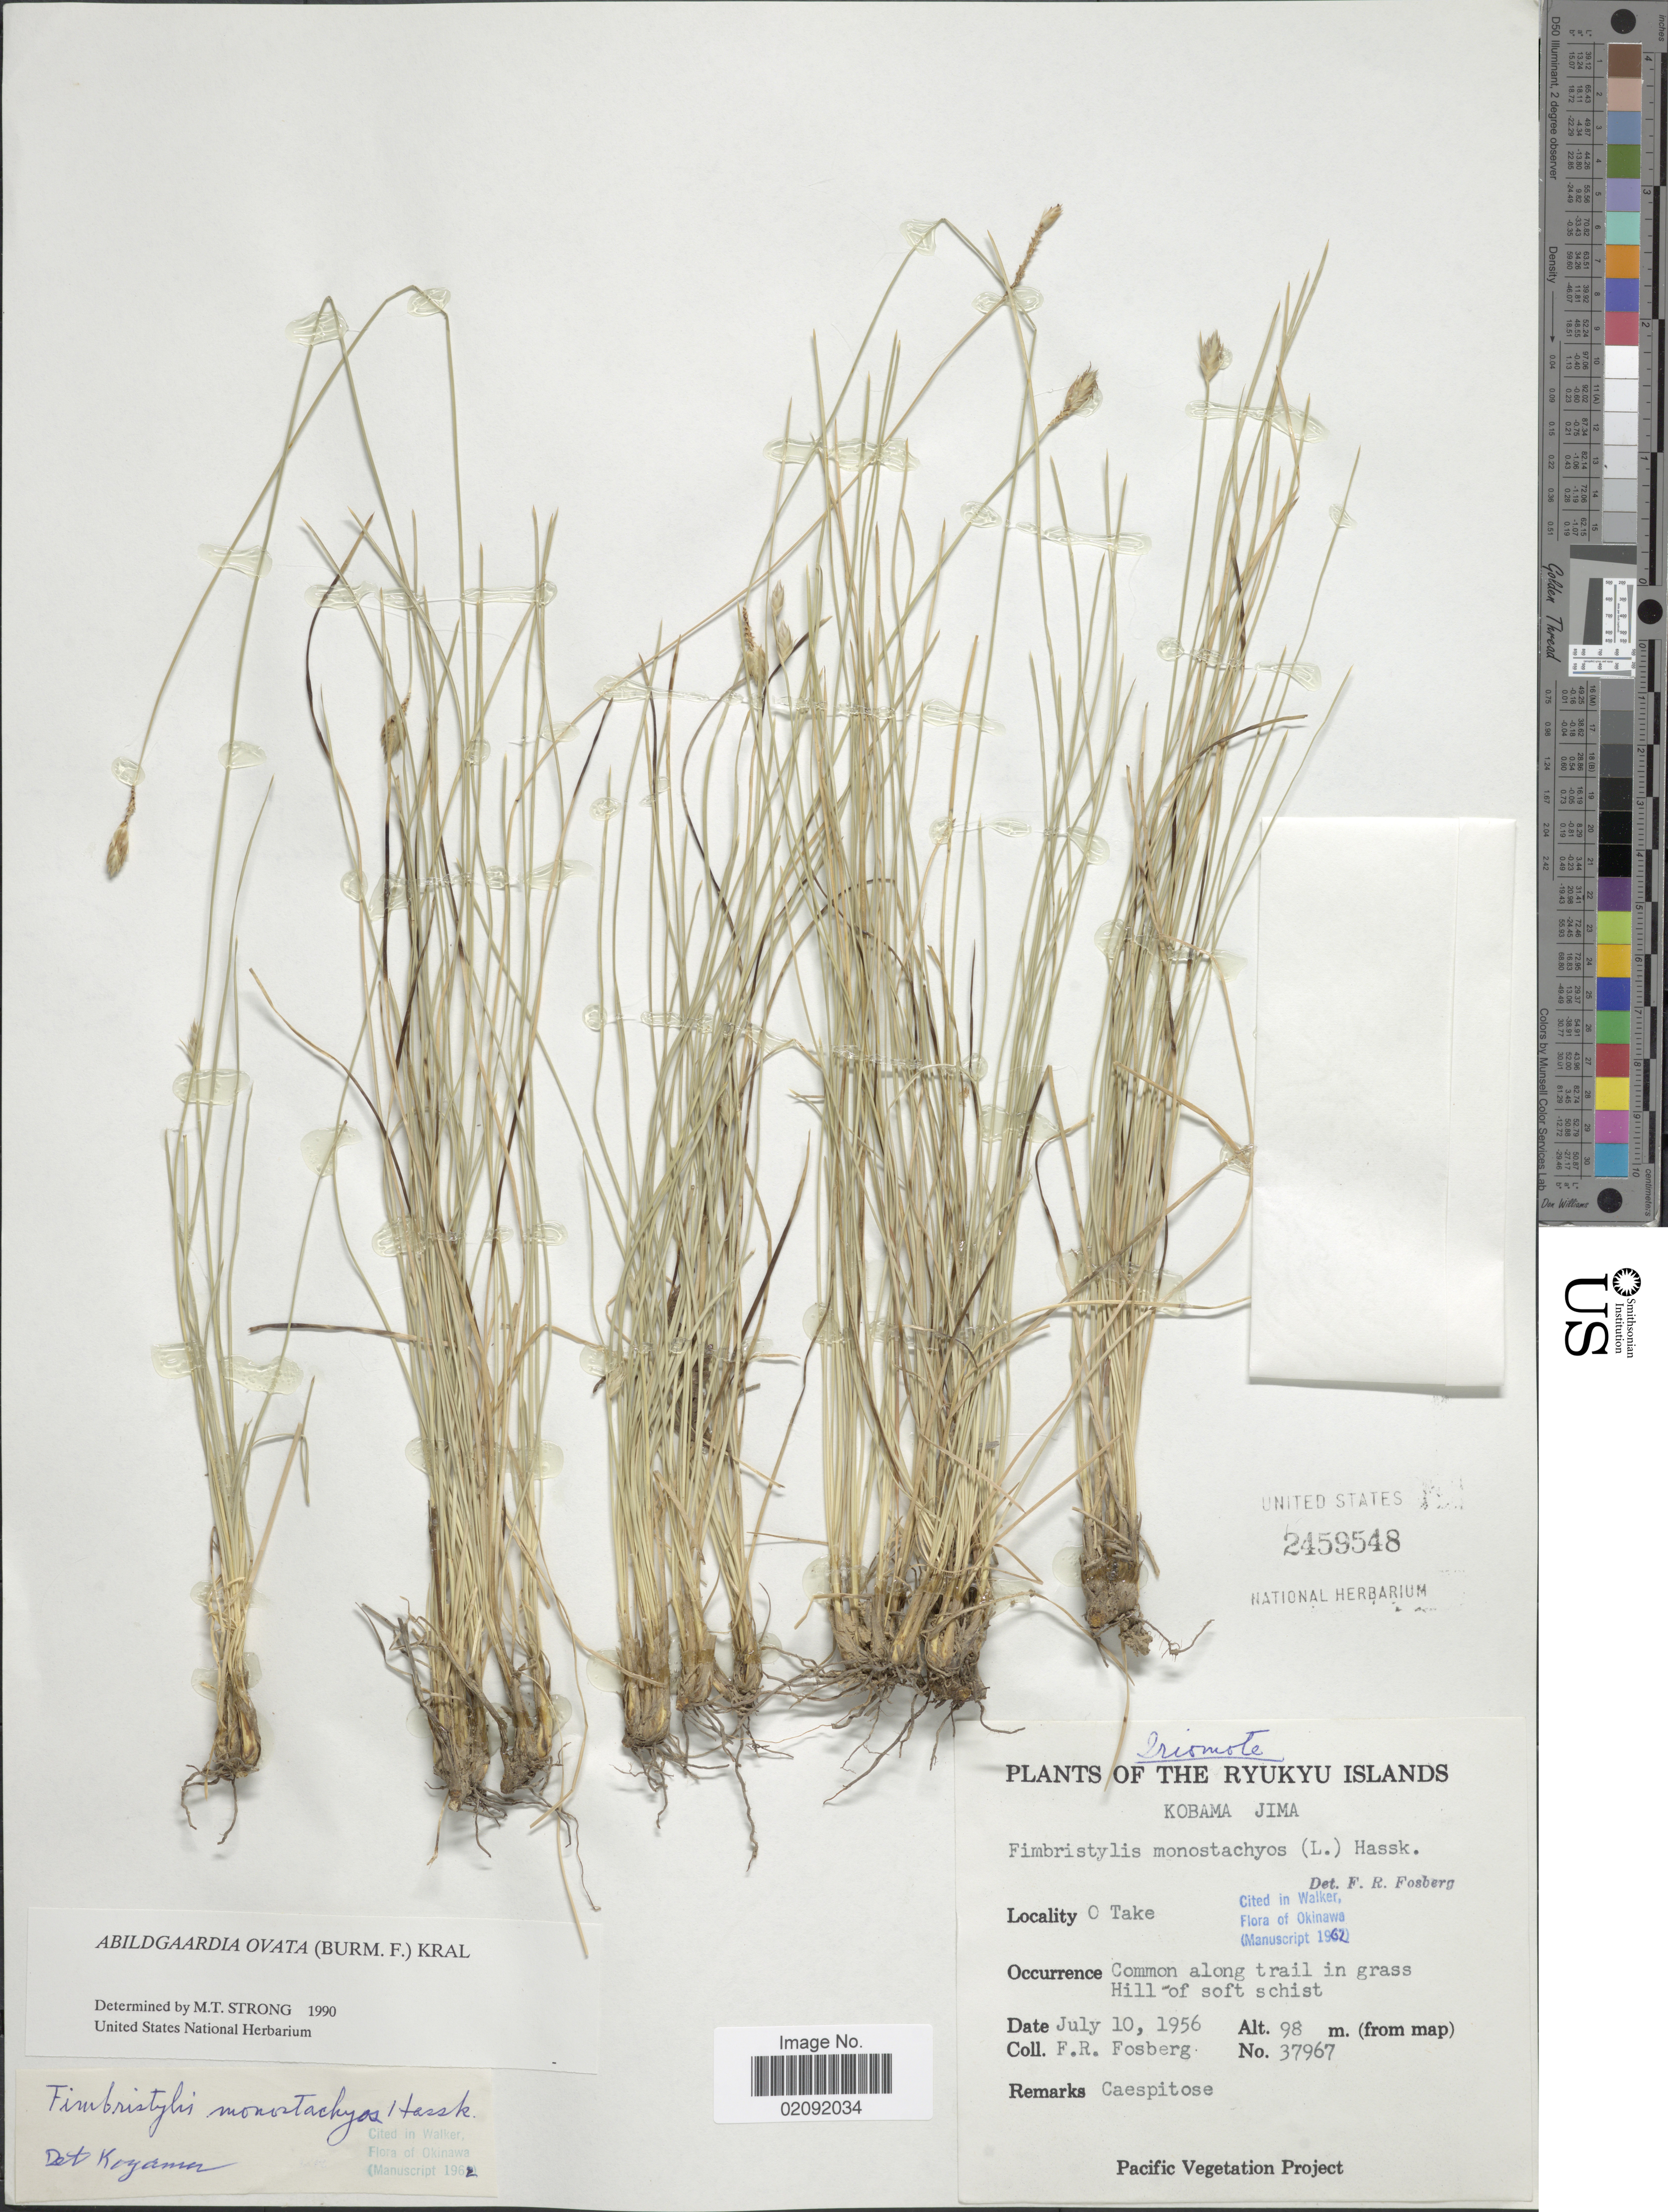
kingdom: Plantae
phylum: Tracheophyta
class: Liliopsida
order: Poales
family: Cyperaceae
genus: Abildgaardia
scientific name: Abildgaardia ovata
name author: (Burm. f.) Kral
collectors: F. R. Fosberg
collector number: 37967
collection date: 1956-07-10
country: Japan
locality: The Ryukyu Islands, O Take, common along trail in grass Hill of soft schist.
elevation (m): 98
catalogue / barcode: US 2459548